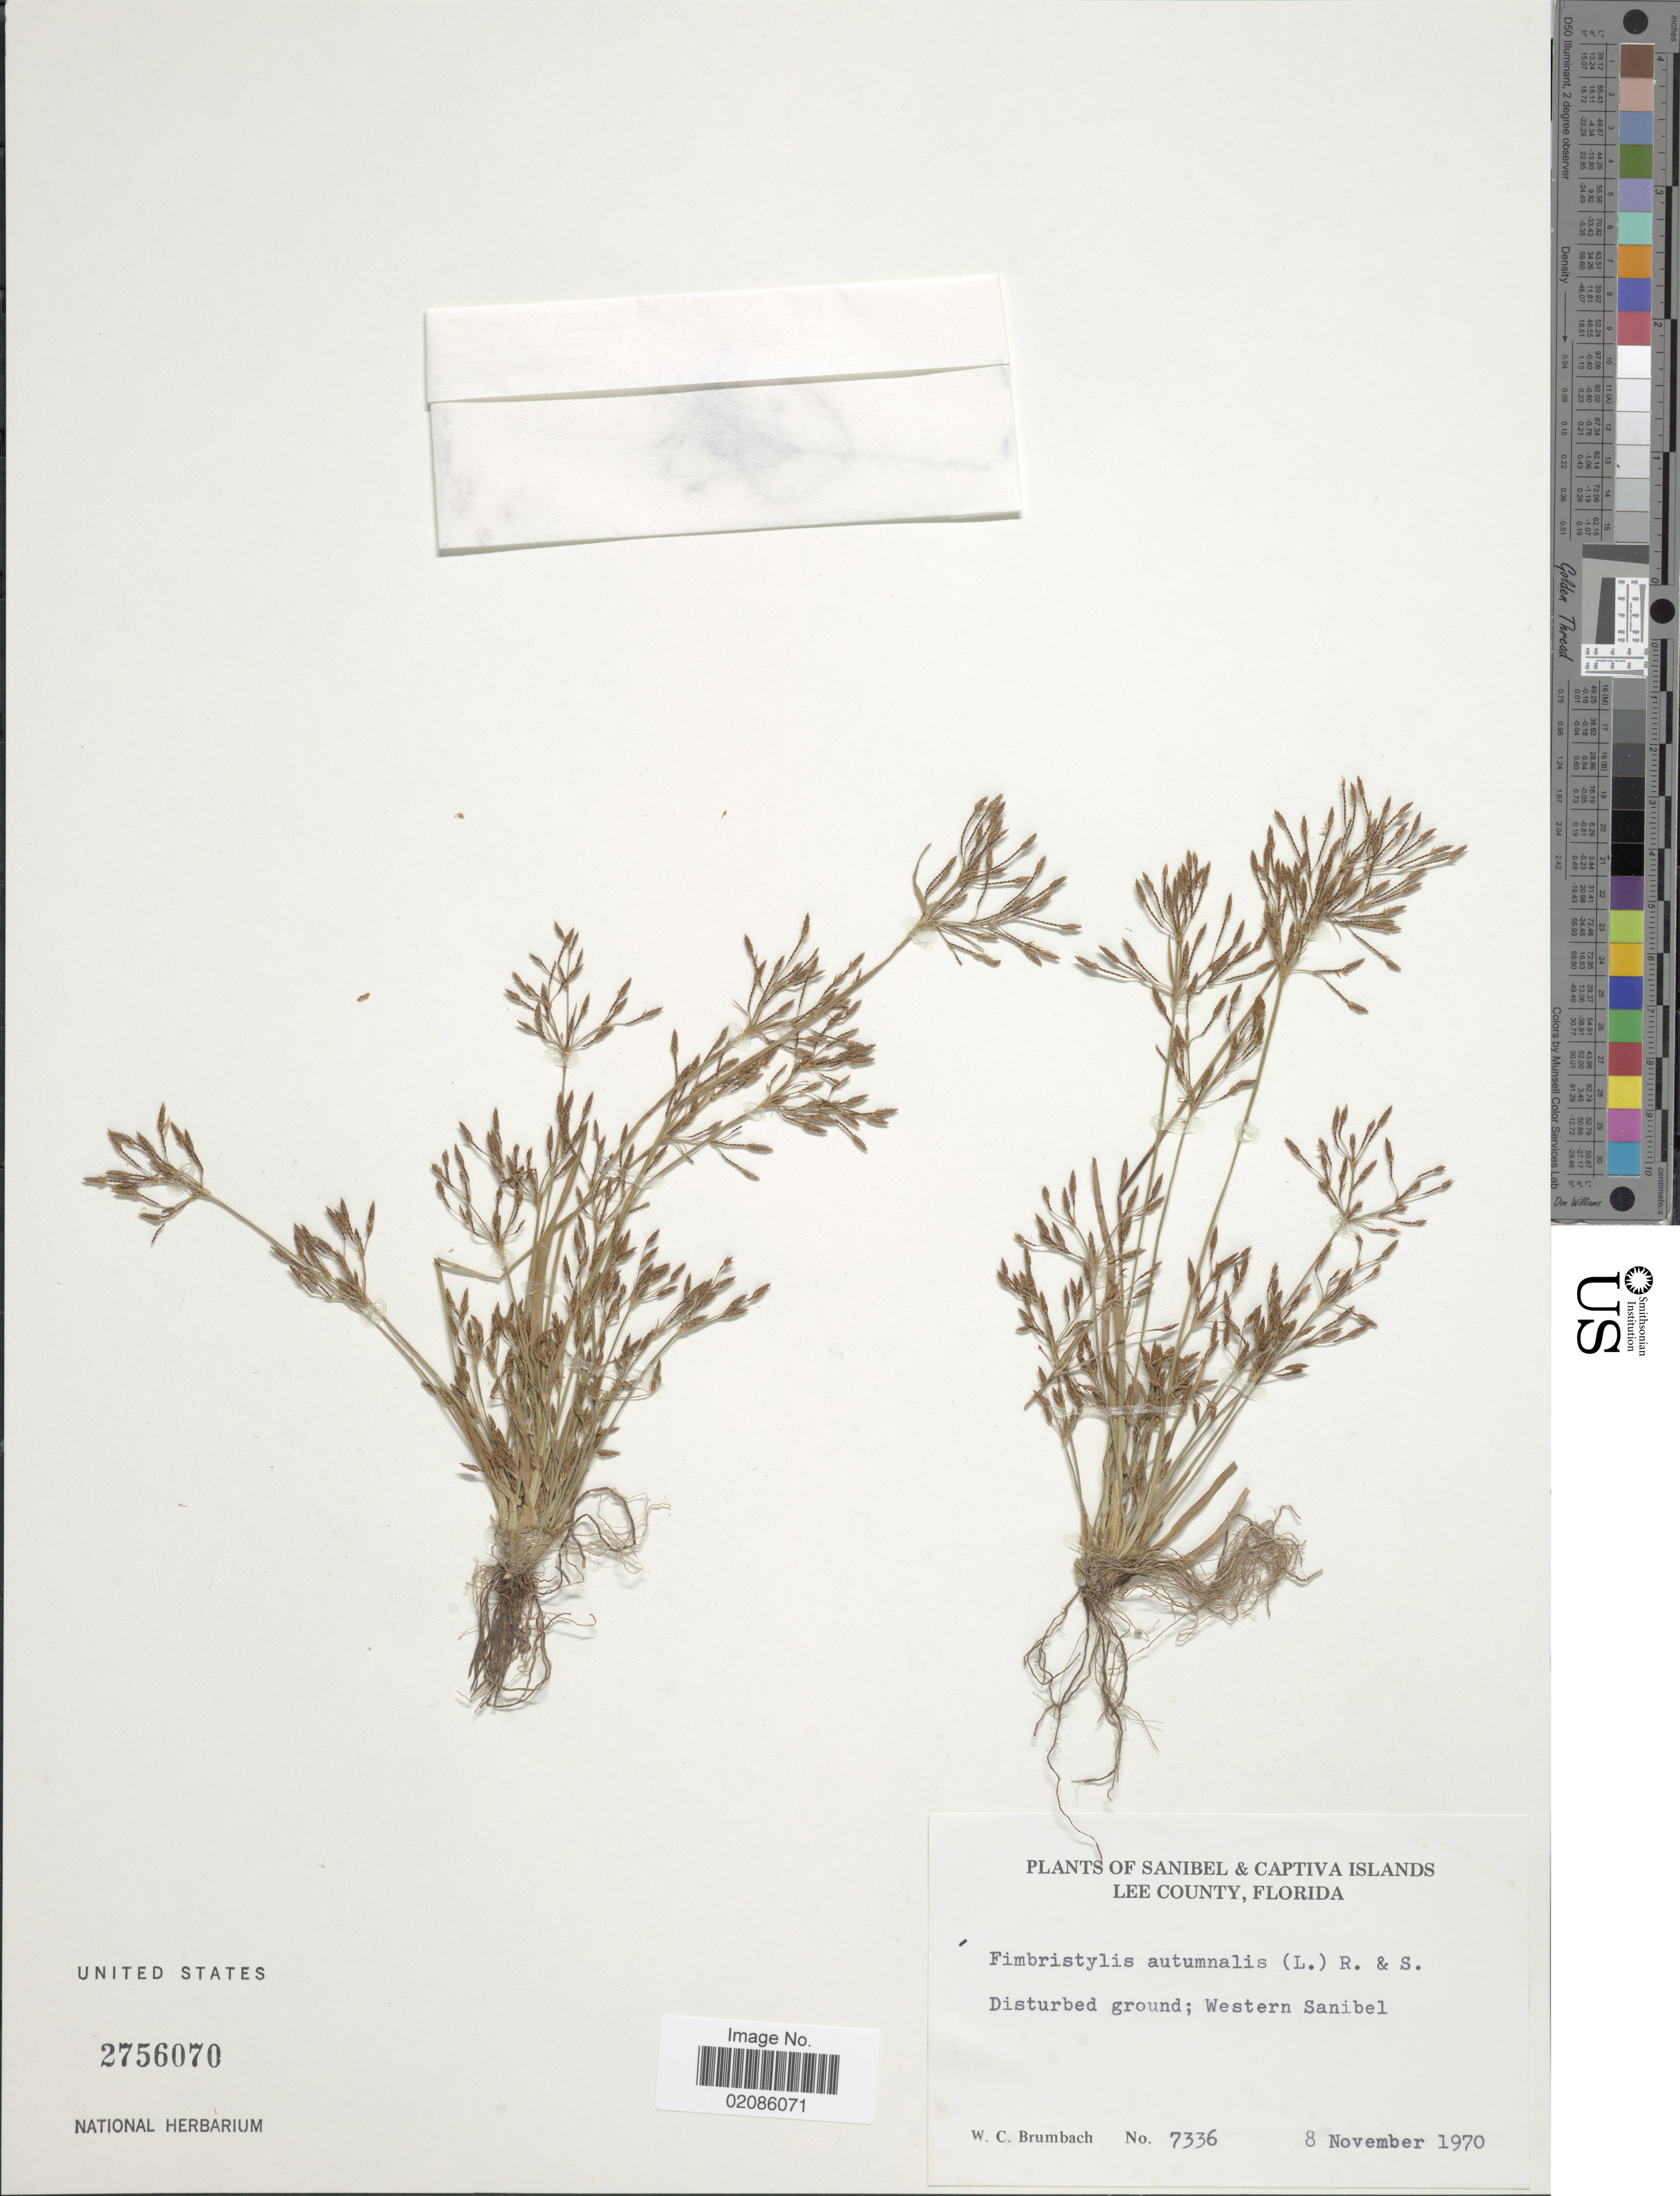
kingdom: Plantae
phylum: Tracheophyta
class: Liliopsida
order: Poales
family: Cyperaceae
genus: Fimbristylis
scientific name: Fimbristylis autumnalis (L.) Roem. & Schult.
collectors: W. C. Brumbach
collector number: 7336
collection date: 1970-11-08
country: United States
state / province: Florida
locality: Sanibel & Captiva Islands. Lee County. Disturbed ground; Western Sanibel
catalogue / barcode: US 2756070